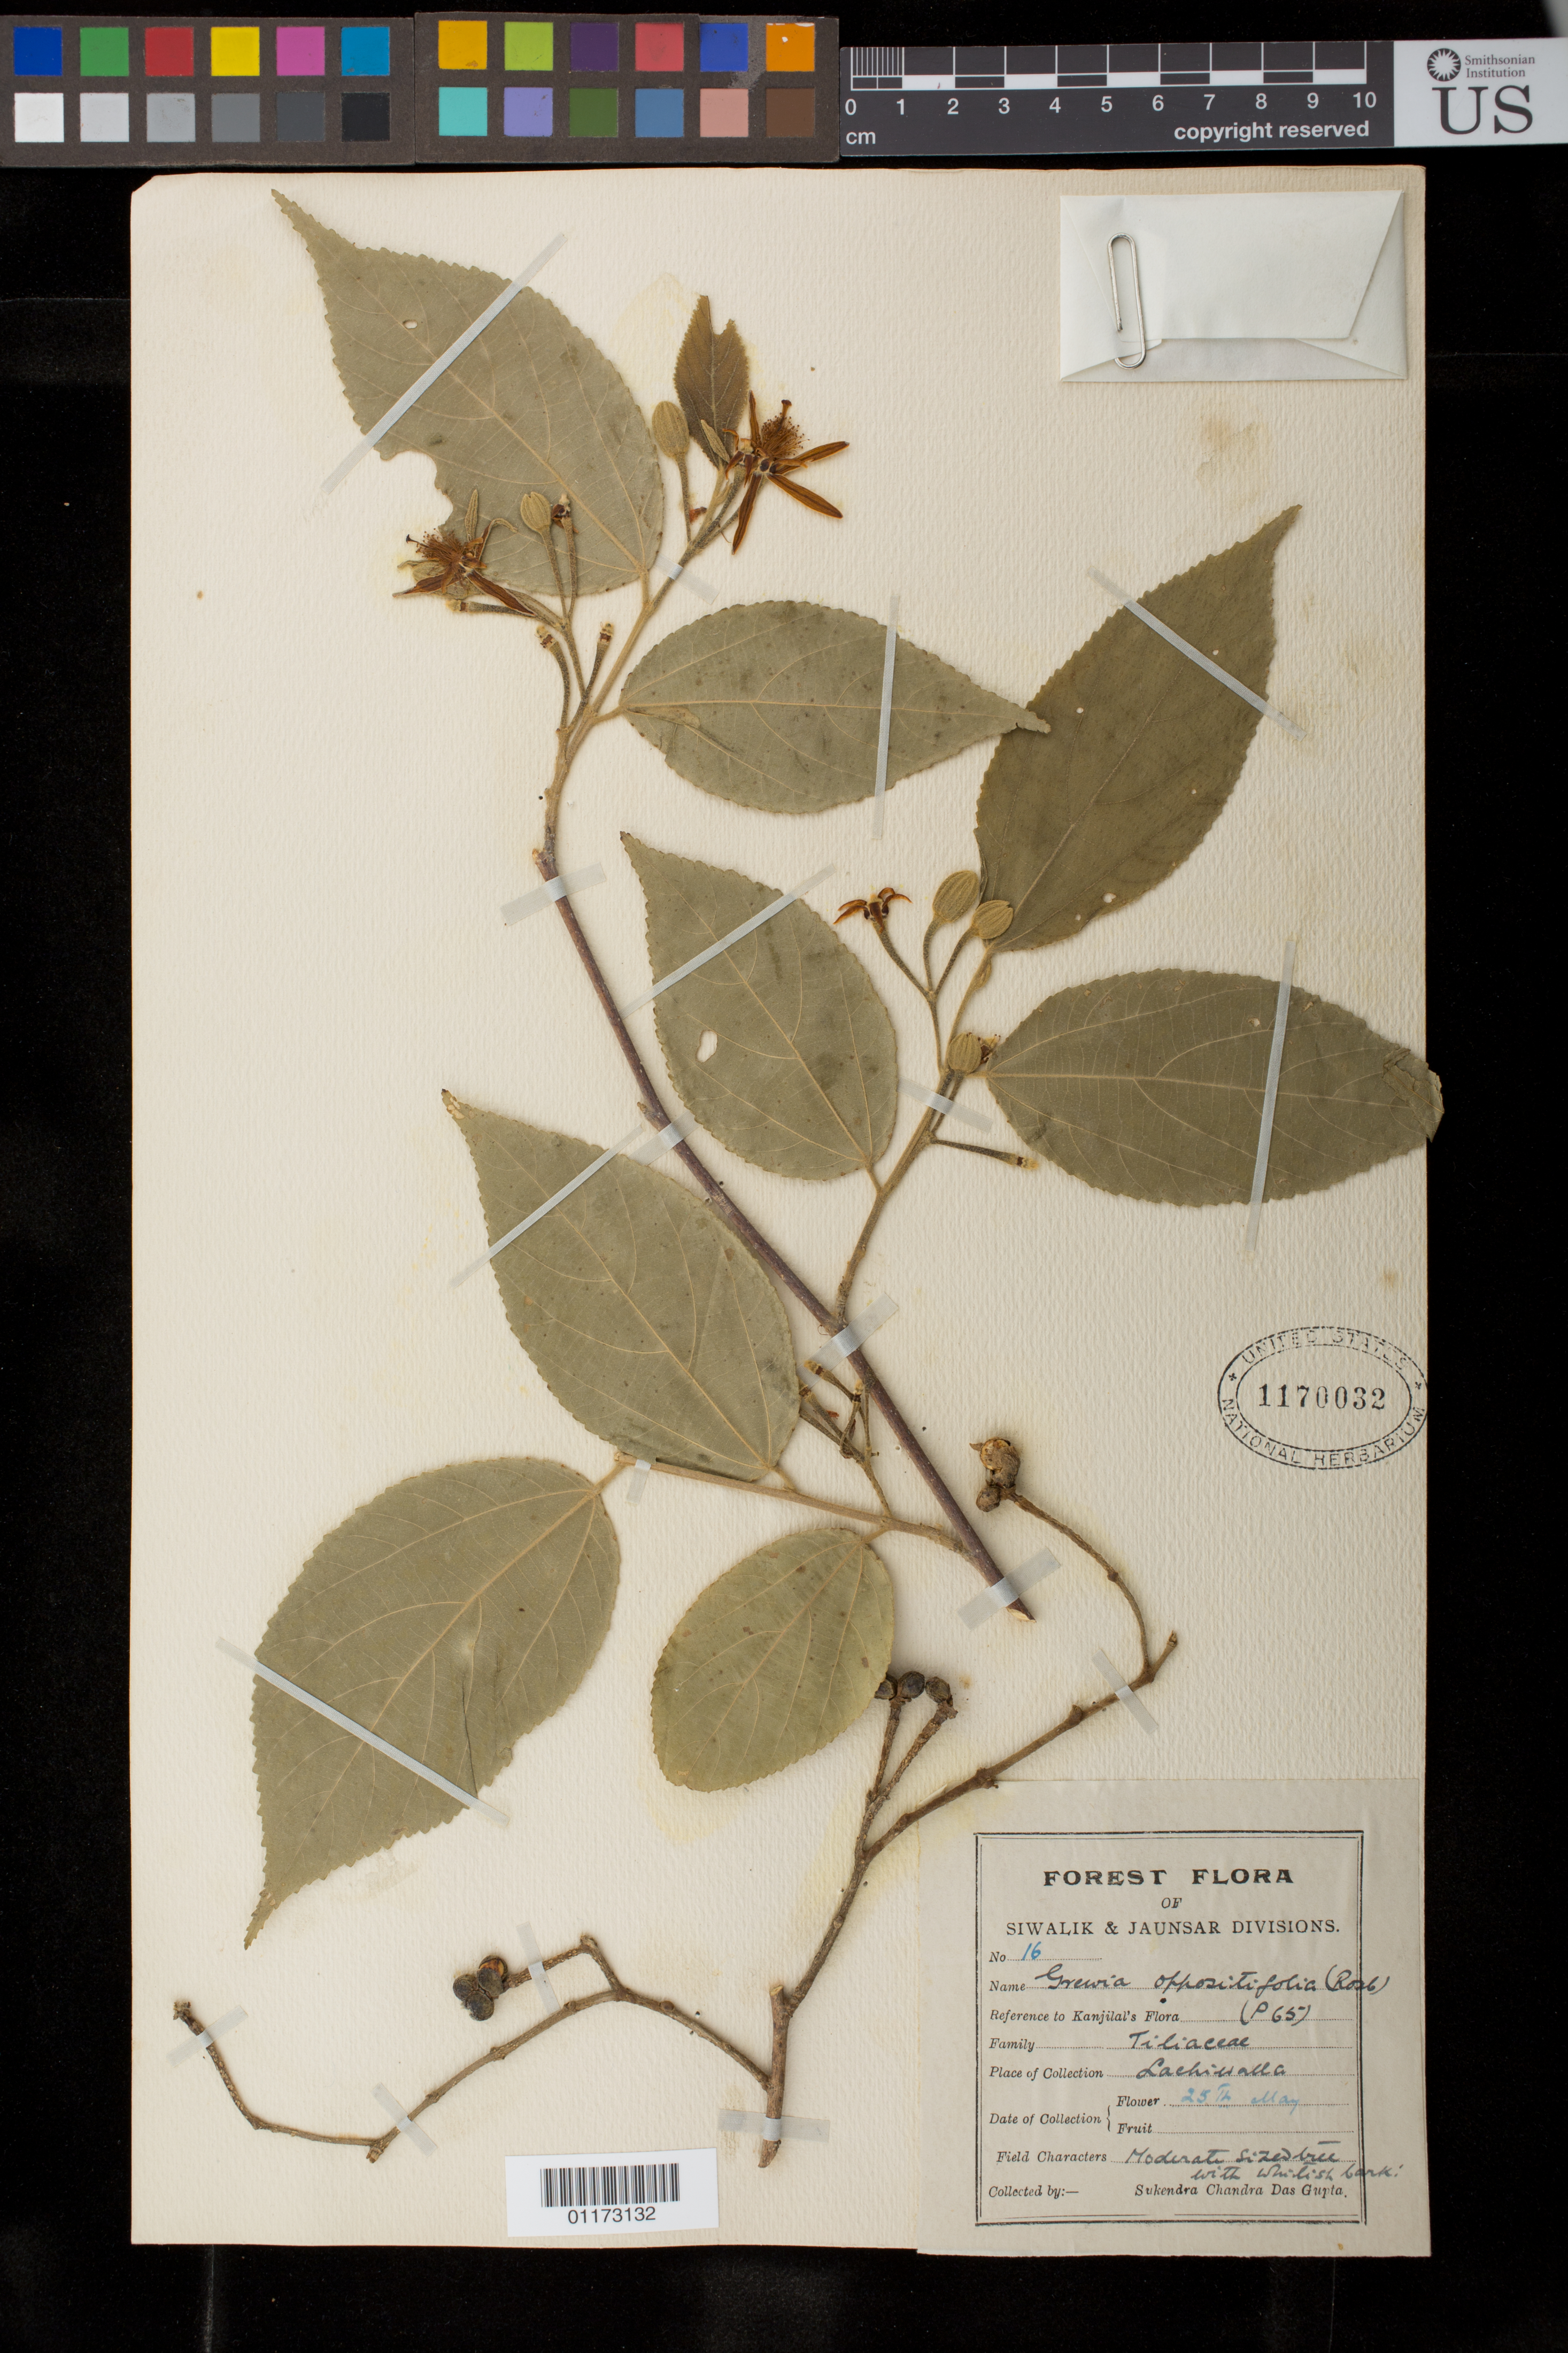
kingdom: Plantae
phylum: Tracheophyta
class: Magnoliopsida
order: Malvales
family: Malvaceae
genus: Grewia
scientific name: Grewia oppositifolia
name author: Roxb. ex DC.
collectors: S. C. Gupta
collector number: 16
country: India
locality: Siwalik and Jaunsar Divisions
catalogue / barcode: US 1170032